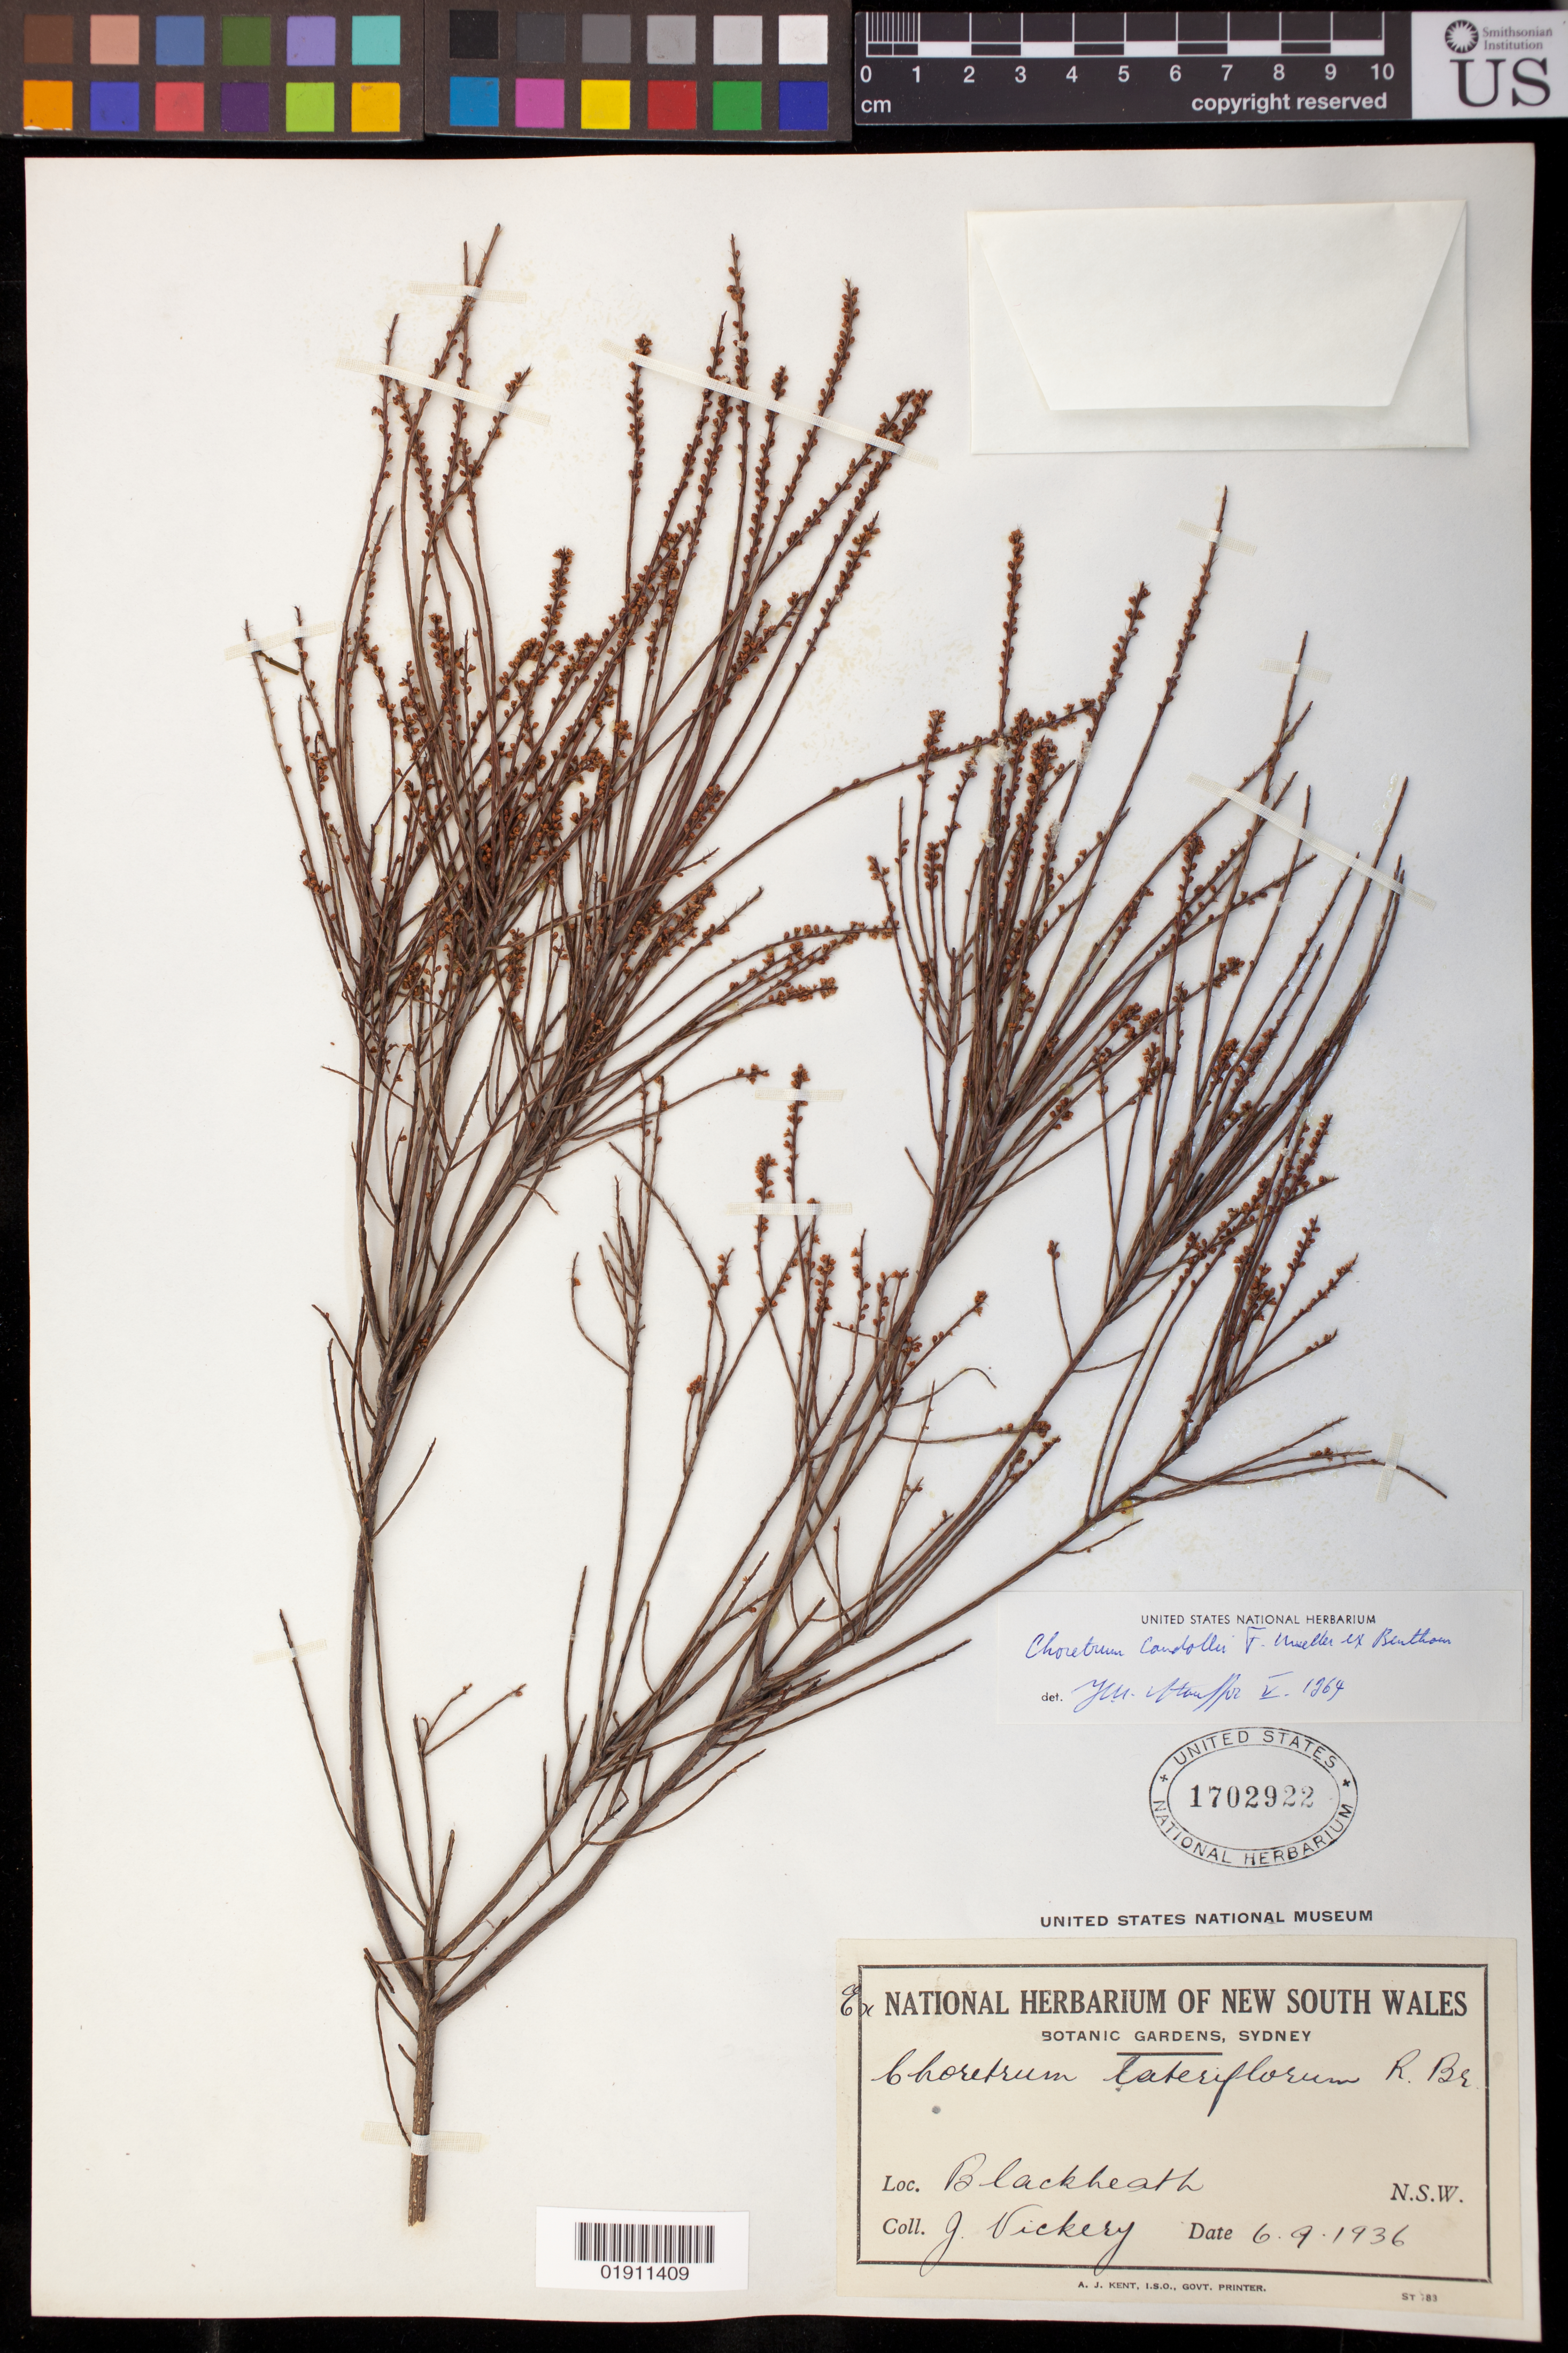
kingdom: Plantae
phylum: Tracheophyta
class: Magnoliopsida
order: Santalales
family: Amphorogynaceae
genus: Choretrum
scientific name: Choretrum candollei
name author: F. Muell. ex Benth.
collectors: J. Vickery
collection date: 1936-09-06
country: Australia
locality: Blackheath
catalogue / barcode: US 1702922